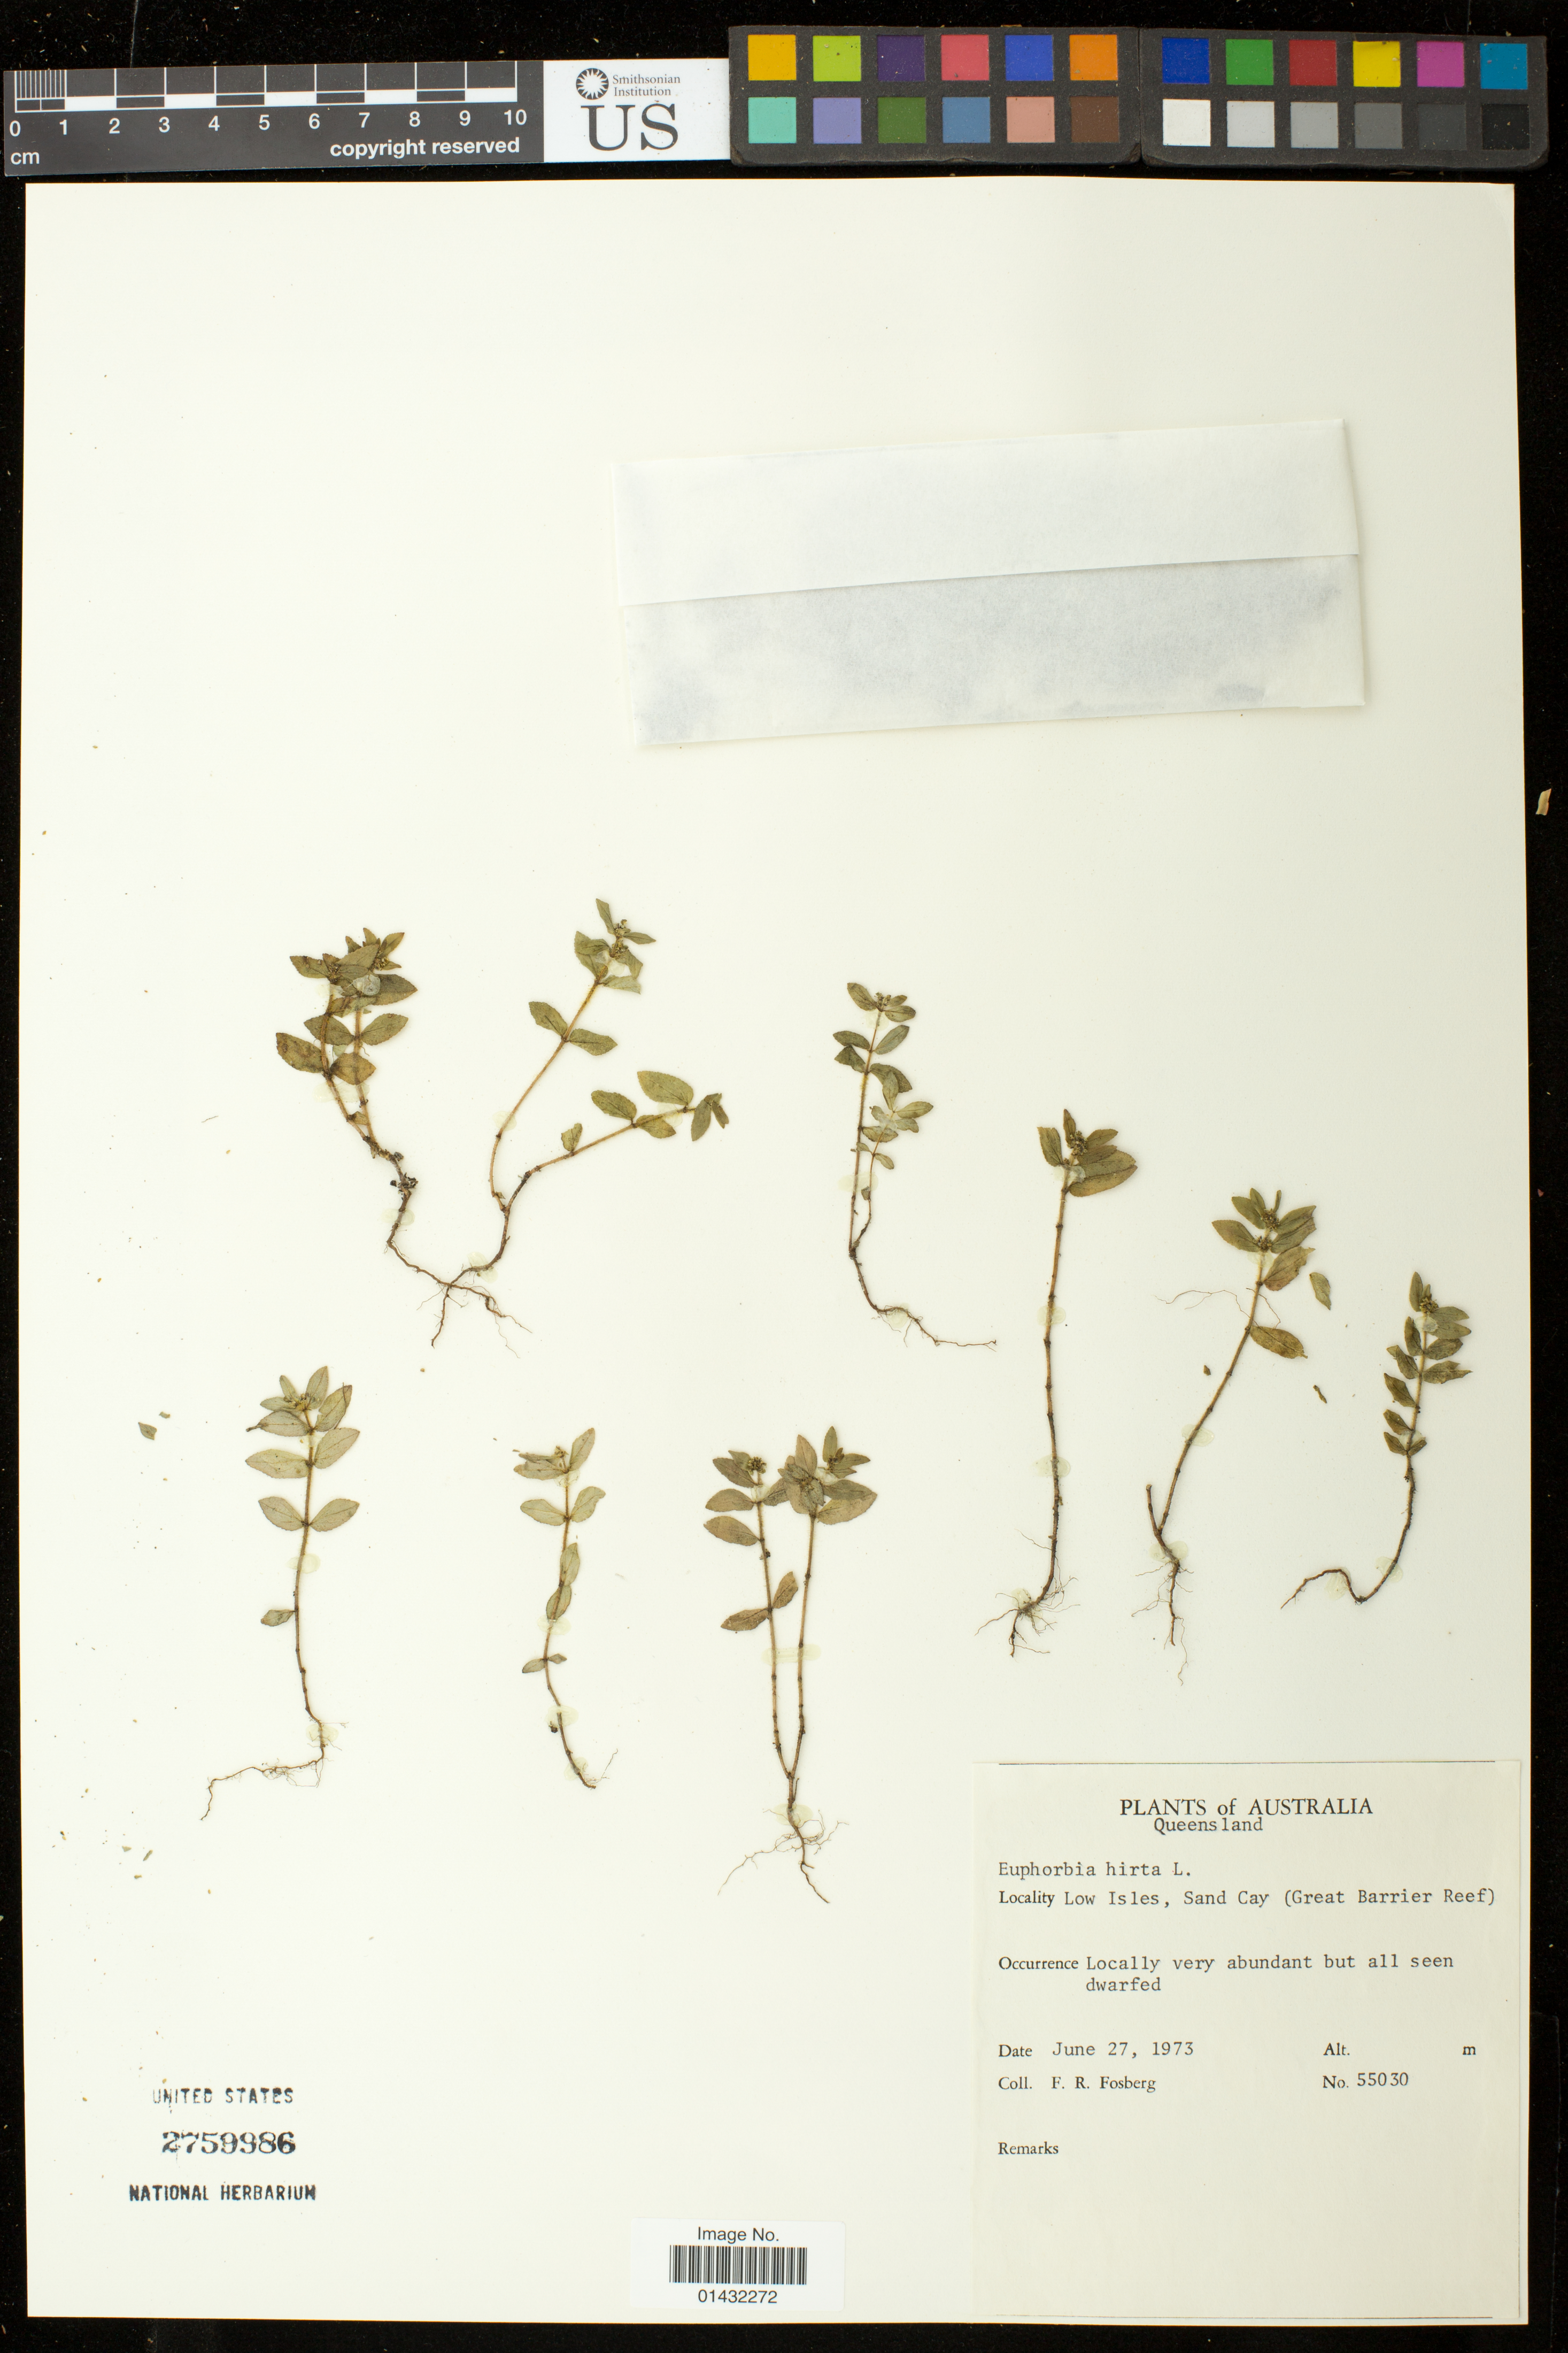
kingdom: Plantae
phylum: Tracheophyta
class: Magnoliopsida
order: Malpighiales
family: Euphorbiaceae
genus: Euphorbia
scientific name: Euphorbia hirta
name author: L.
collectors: F. R. Fosberg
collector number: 55030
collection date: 1973-06-27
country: Australia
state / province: Queensland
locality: Low Isles, Sand Cay (Great Barrier Reef)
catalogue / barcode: US 2759986